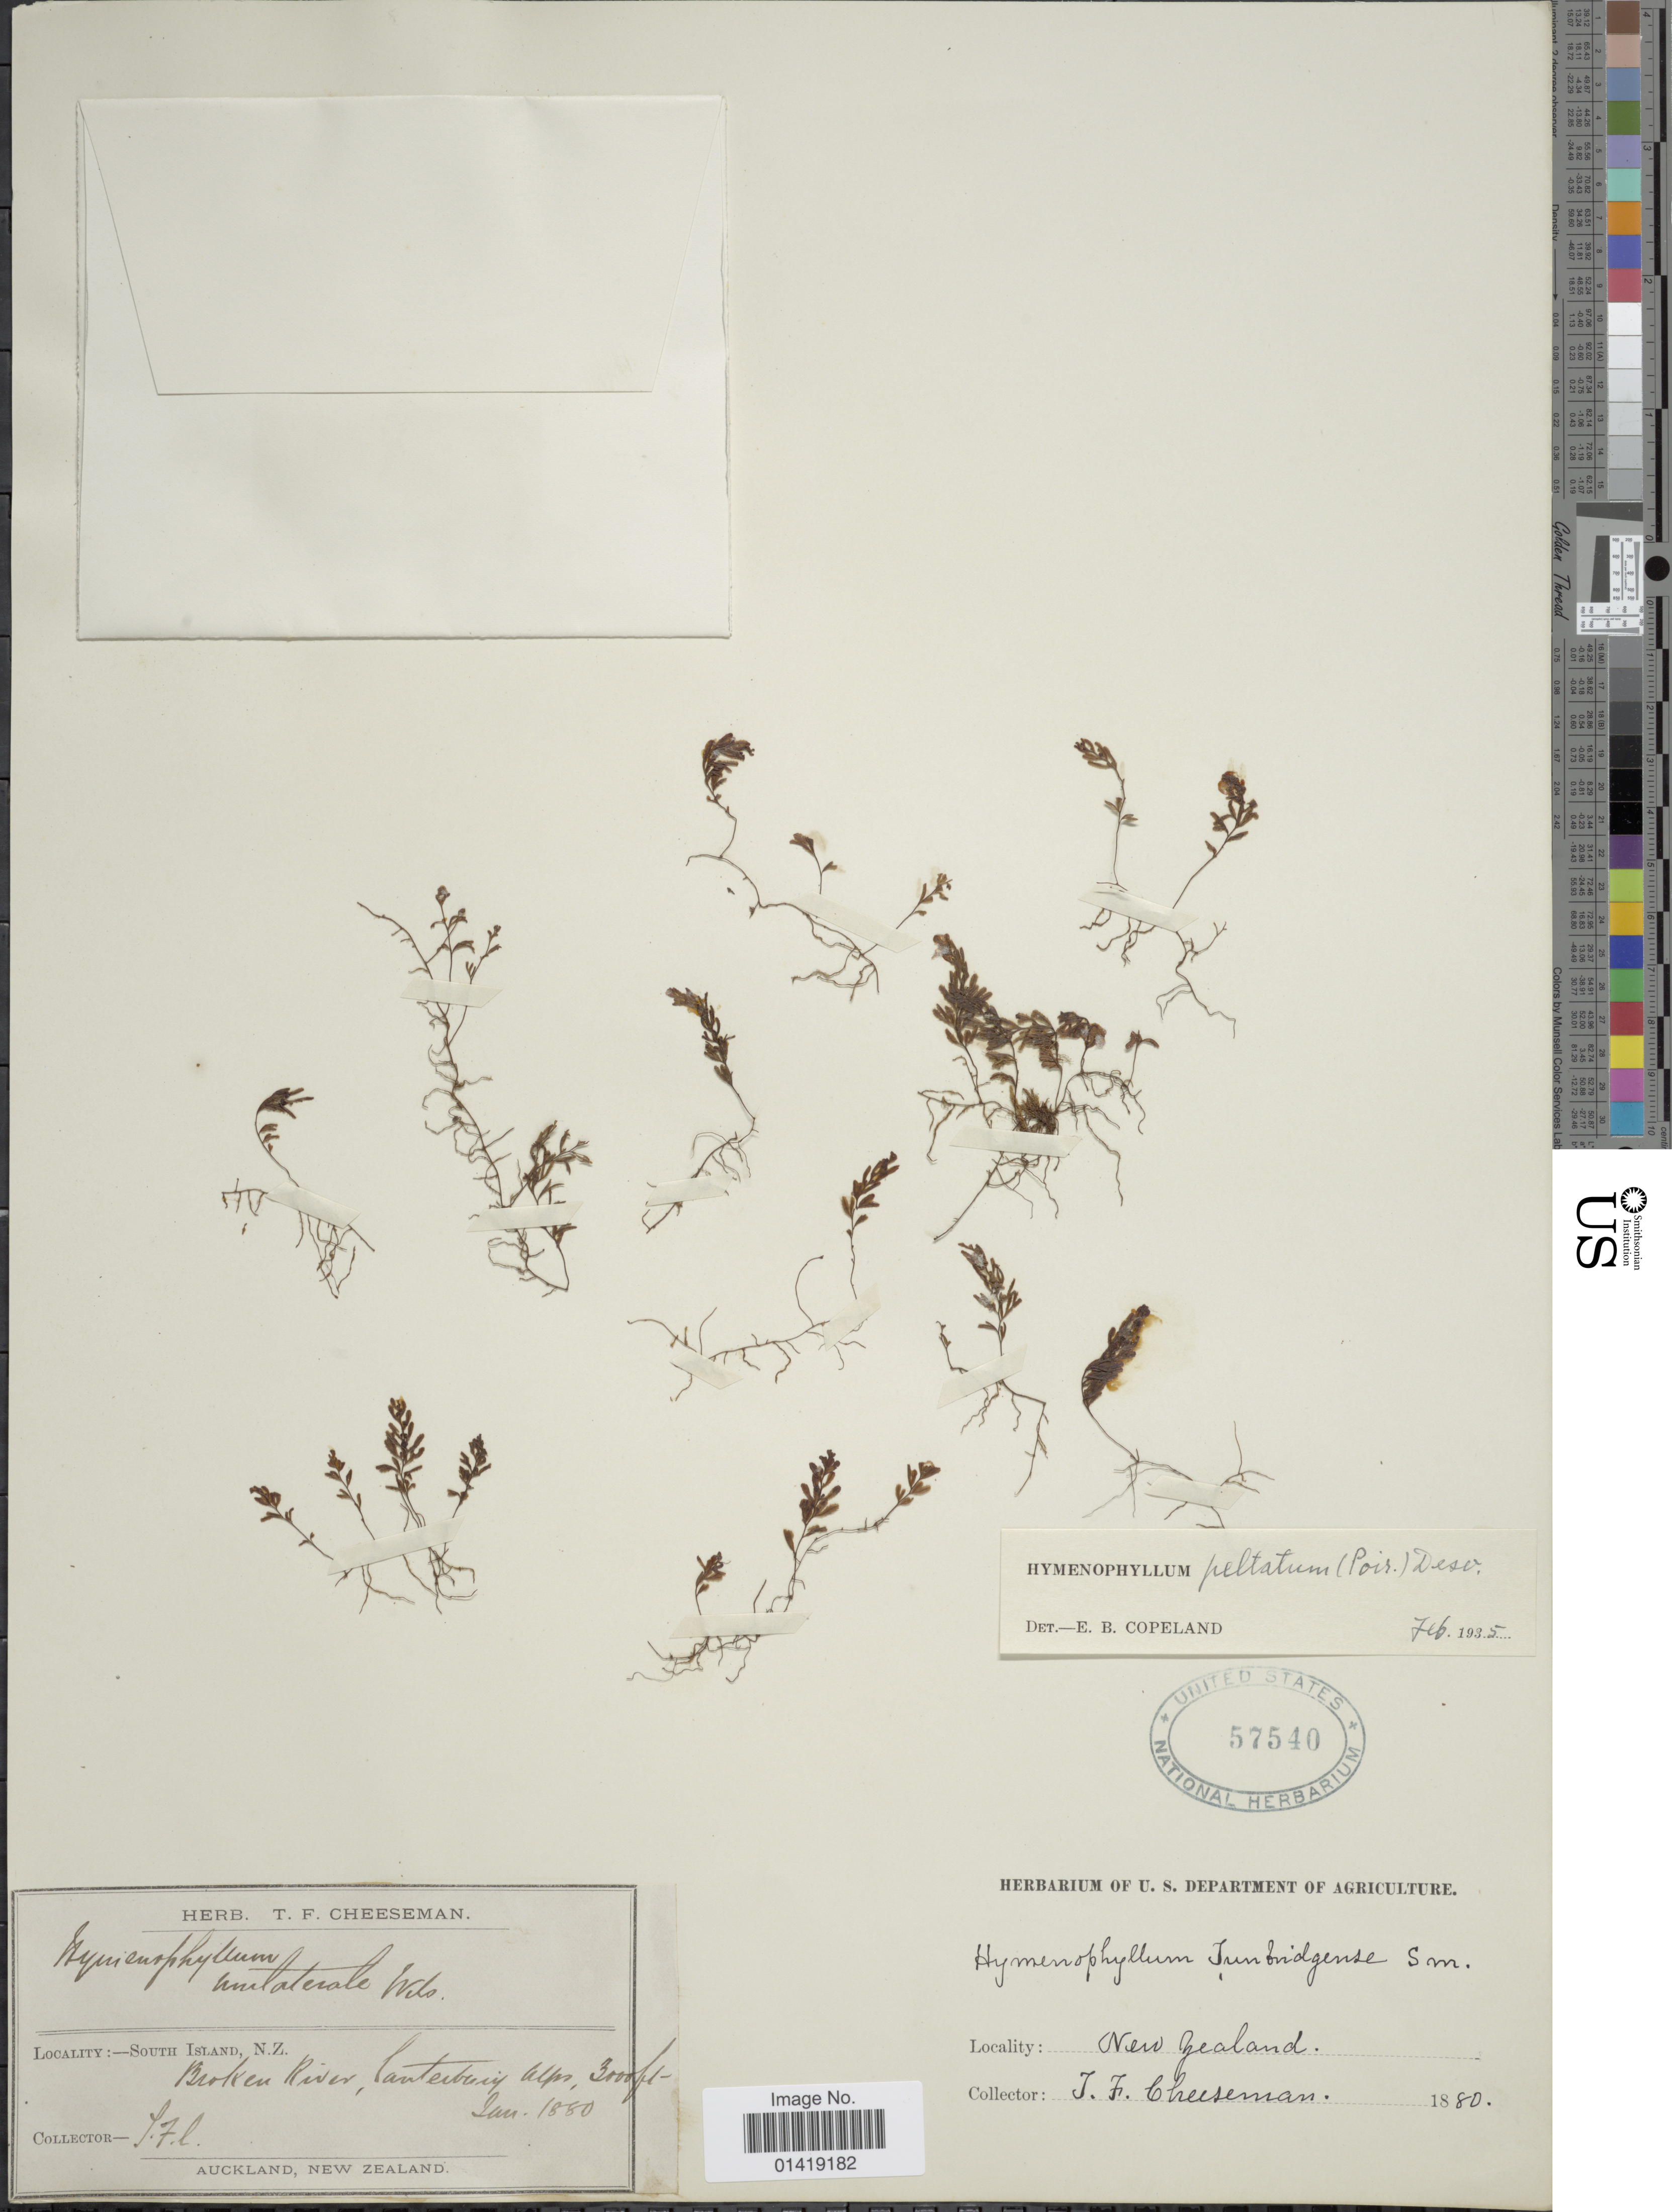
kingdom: Plantae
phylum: Tracheophyta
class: Polypodiopsida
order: Hymenophyllales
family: Hymenophyllaceae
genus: Hymenophyllum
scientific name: Hymenophyllum peltatum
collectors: T. F. Cheeseman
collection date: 1880-01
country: New Zealand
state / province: Auckland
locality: South Island, Broken River, Canterbury alps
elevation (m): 914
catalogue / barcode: US 57540